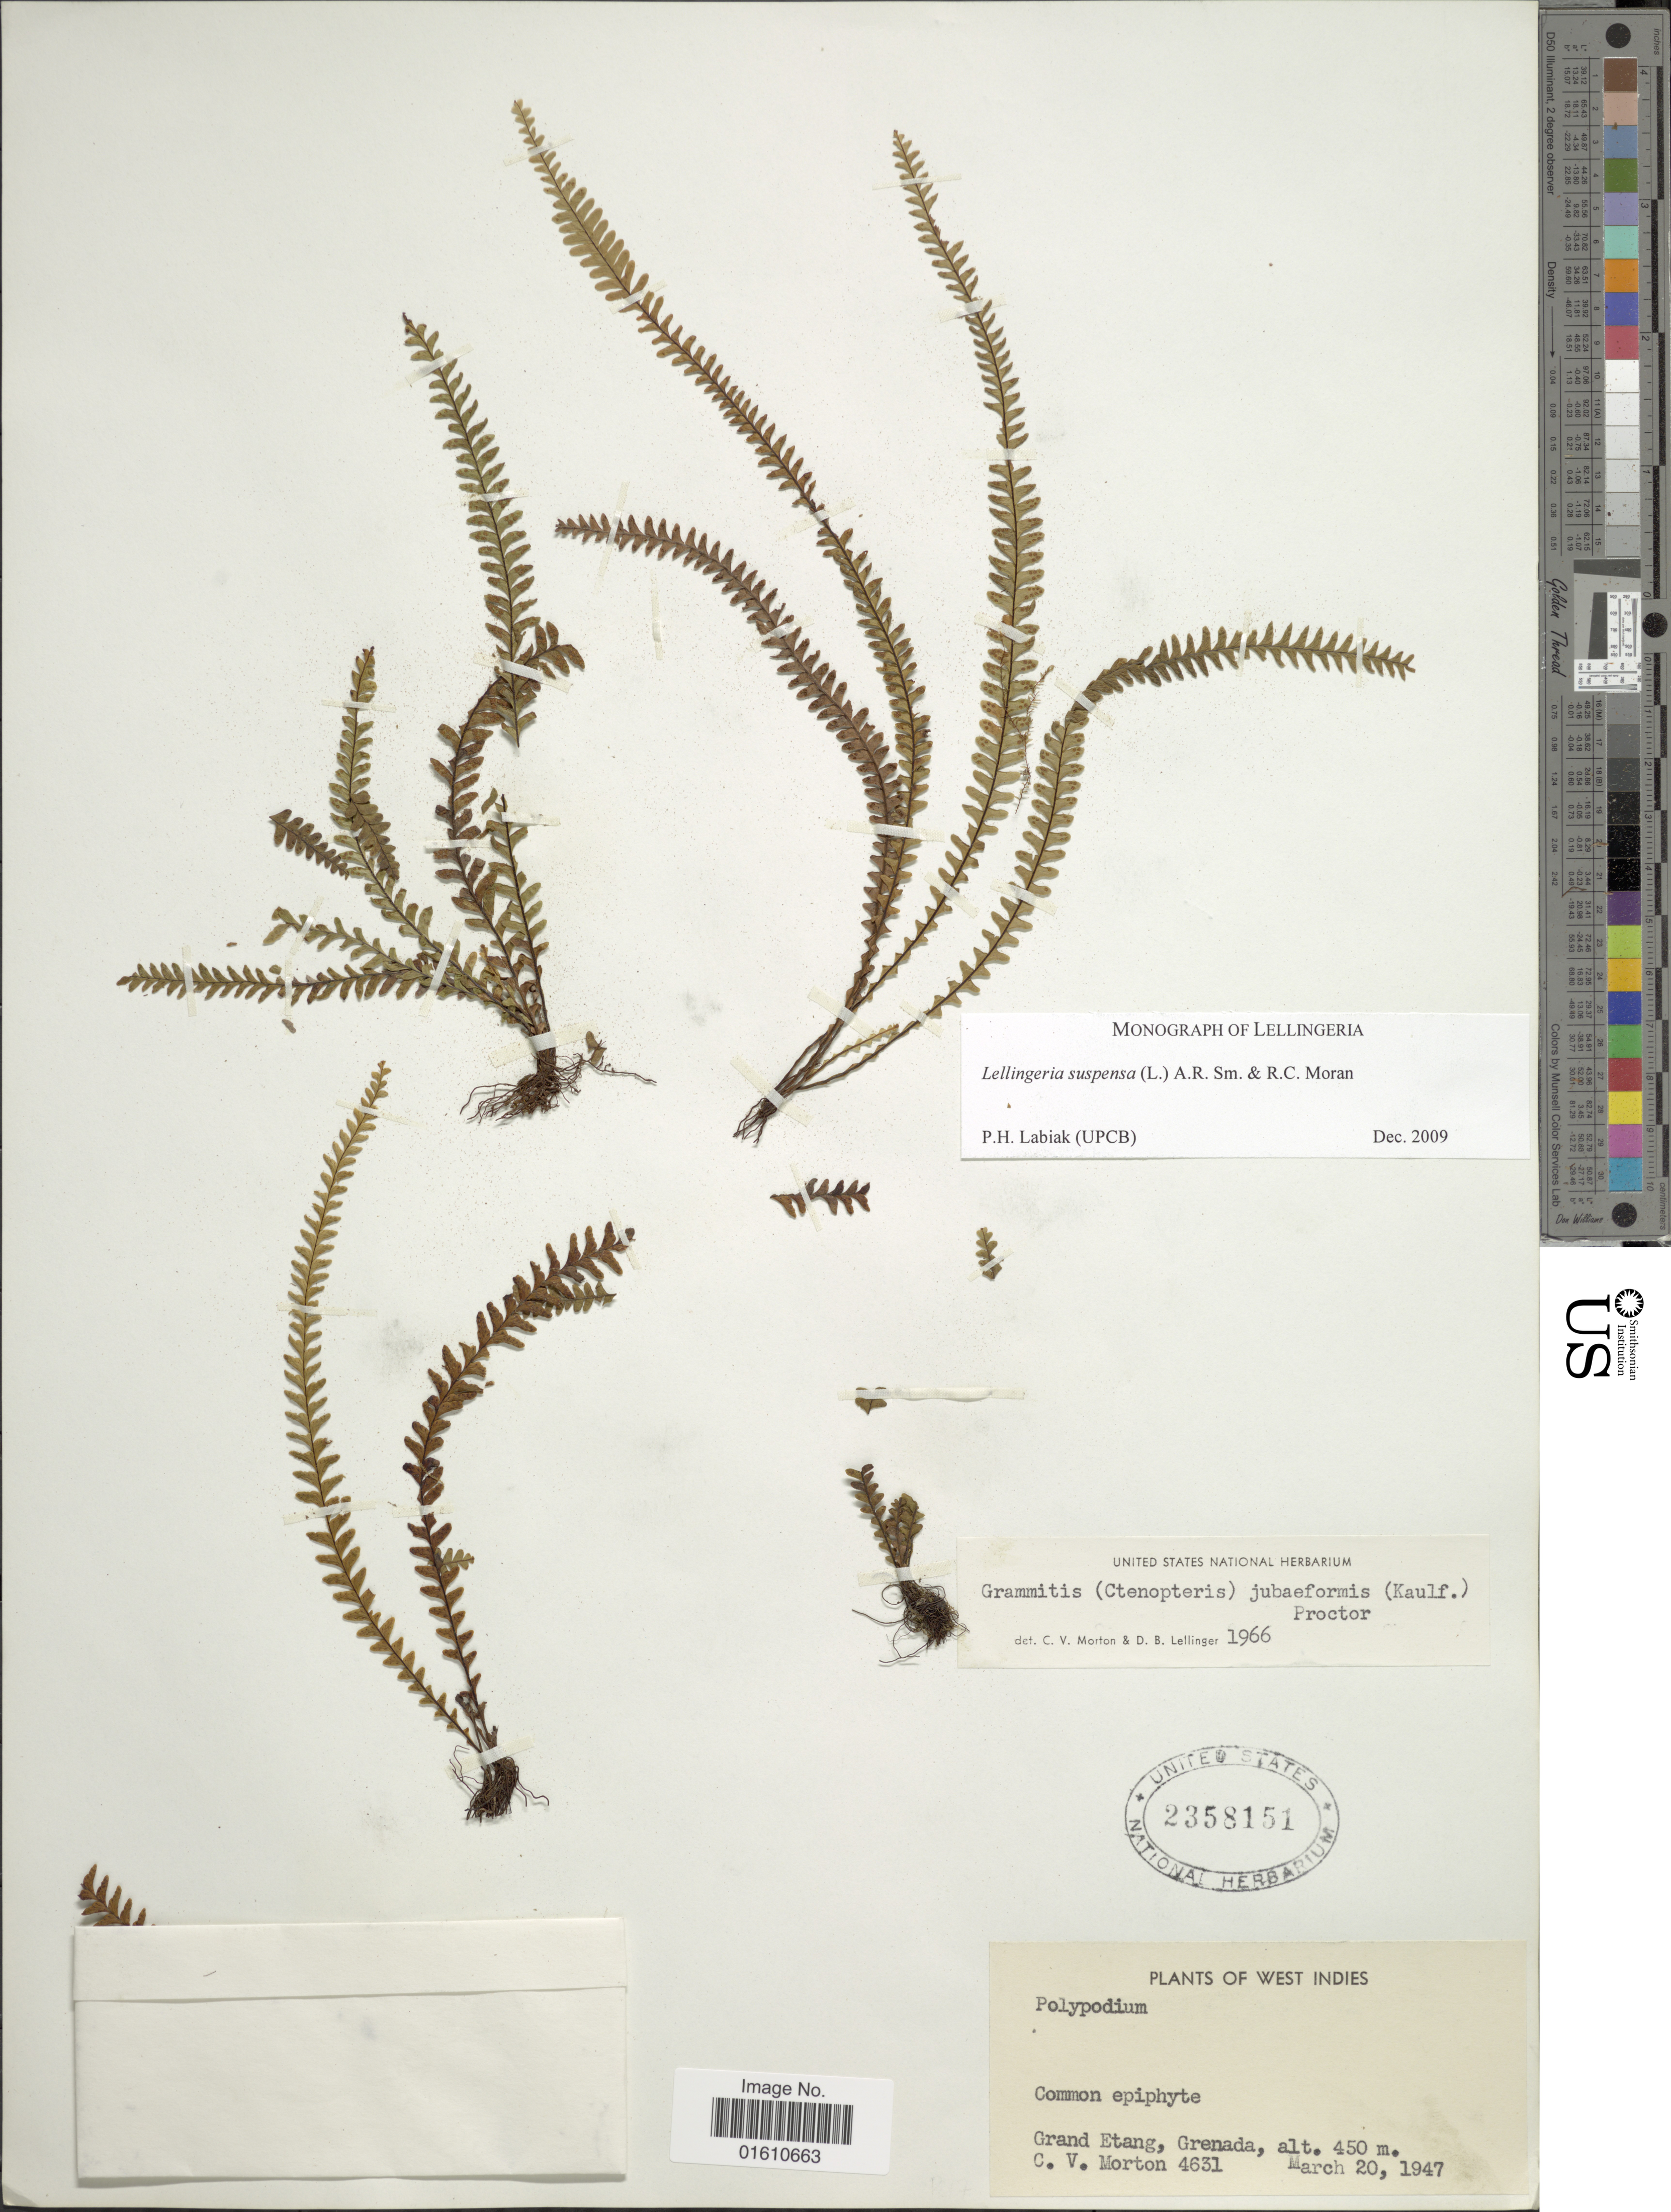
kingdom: Plantae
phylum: Tracheophyta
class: Polypodiopsida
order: Polypodiales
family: Polypodiaceae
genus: Lellingeria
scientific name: Lellingeria suspensa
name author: (L.) A.R. Sm. & R.C. Moran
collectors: C. V. Morton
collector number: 4631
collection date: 1947-03-20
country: Grenada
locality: Grand Etang, Greneda, West Indies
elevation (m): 450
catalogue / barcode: US 2358151